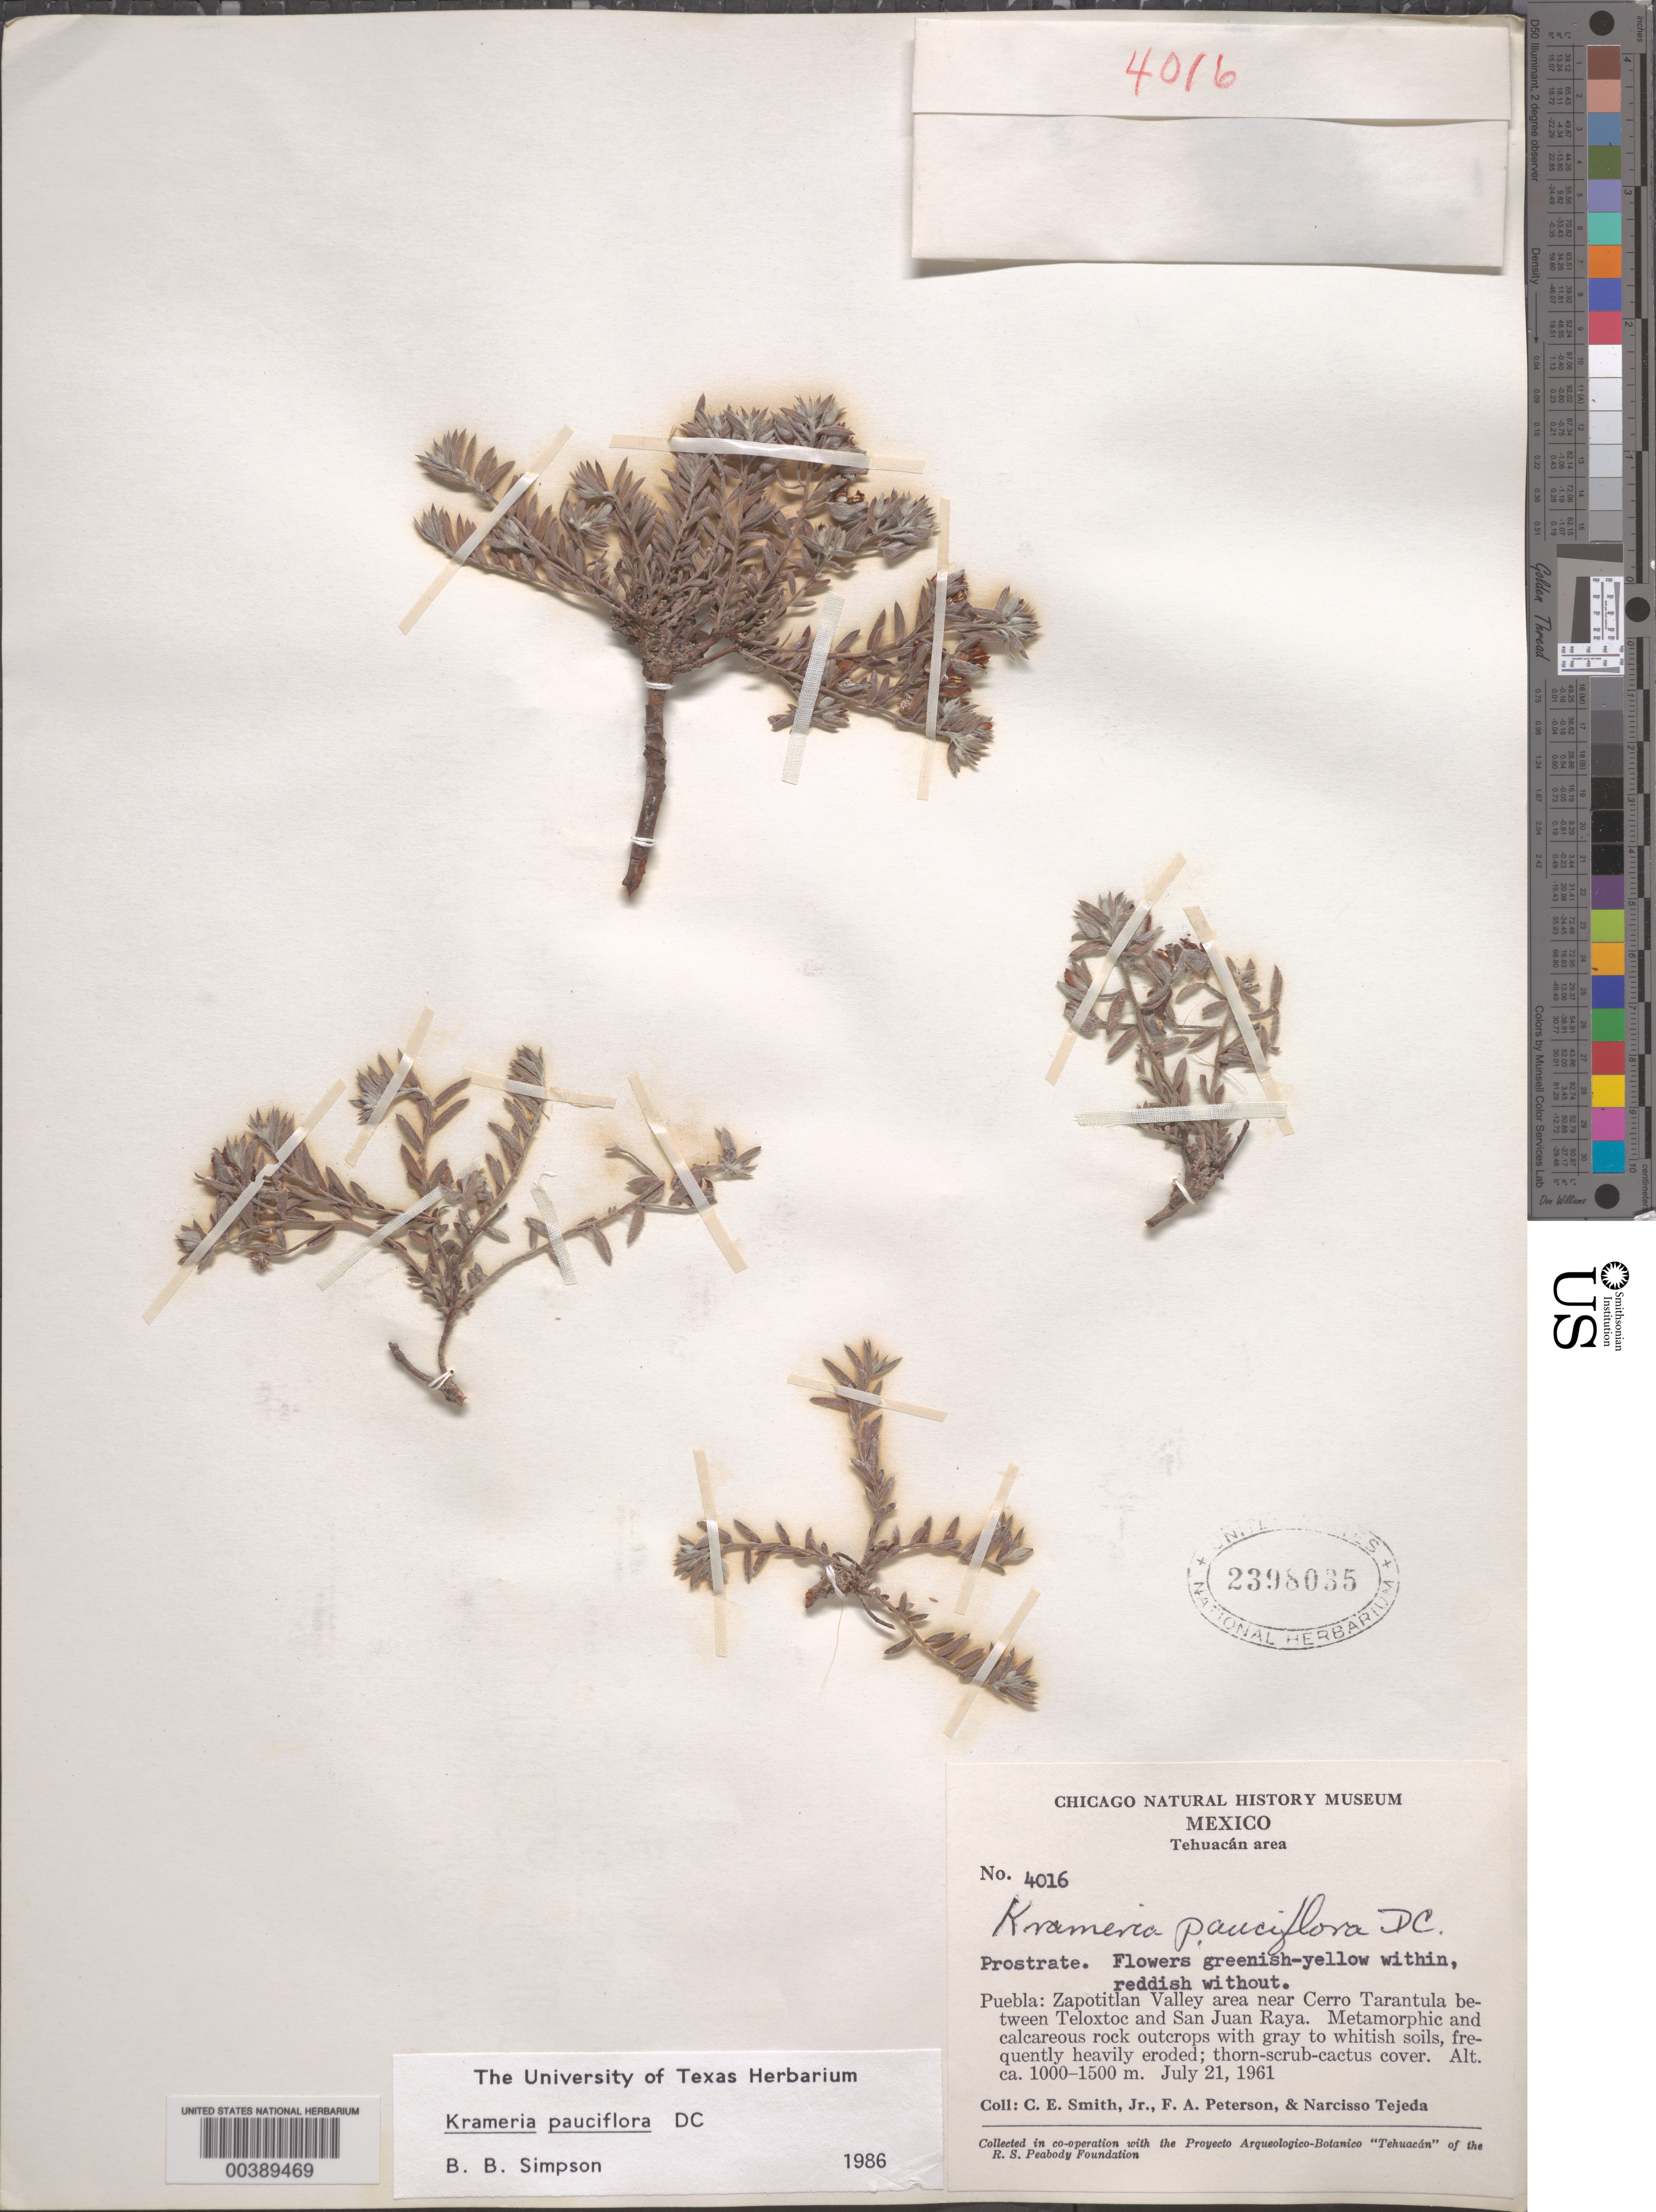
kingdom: Plantae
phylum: Tracheophyta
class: Magnoliopsida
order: Zygophyllales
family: Krameriaceae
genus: Krameria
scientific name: Krameria pauciflora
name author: DC.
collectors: C. E. Smith Jr., F. A. Peterson & N. Tejeda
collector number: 4016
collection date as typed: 21 Jul 1961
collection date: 1961-07-21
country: Mexico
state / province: Puebla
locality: Zapotitlan valley near cerro tarantula between teloxtoc and san juan raya; Tehuacan area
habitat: Rock outcrops with gray to whitish soils, freq. heavily eroded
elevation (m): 1000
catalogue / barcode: US 2398035